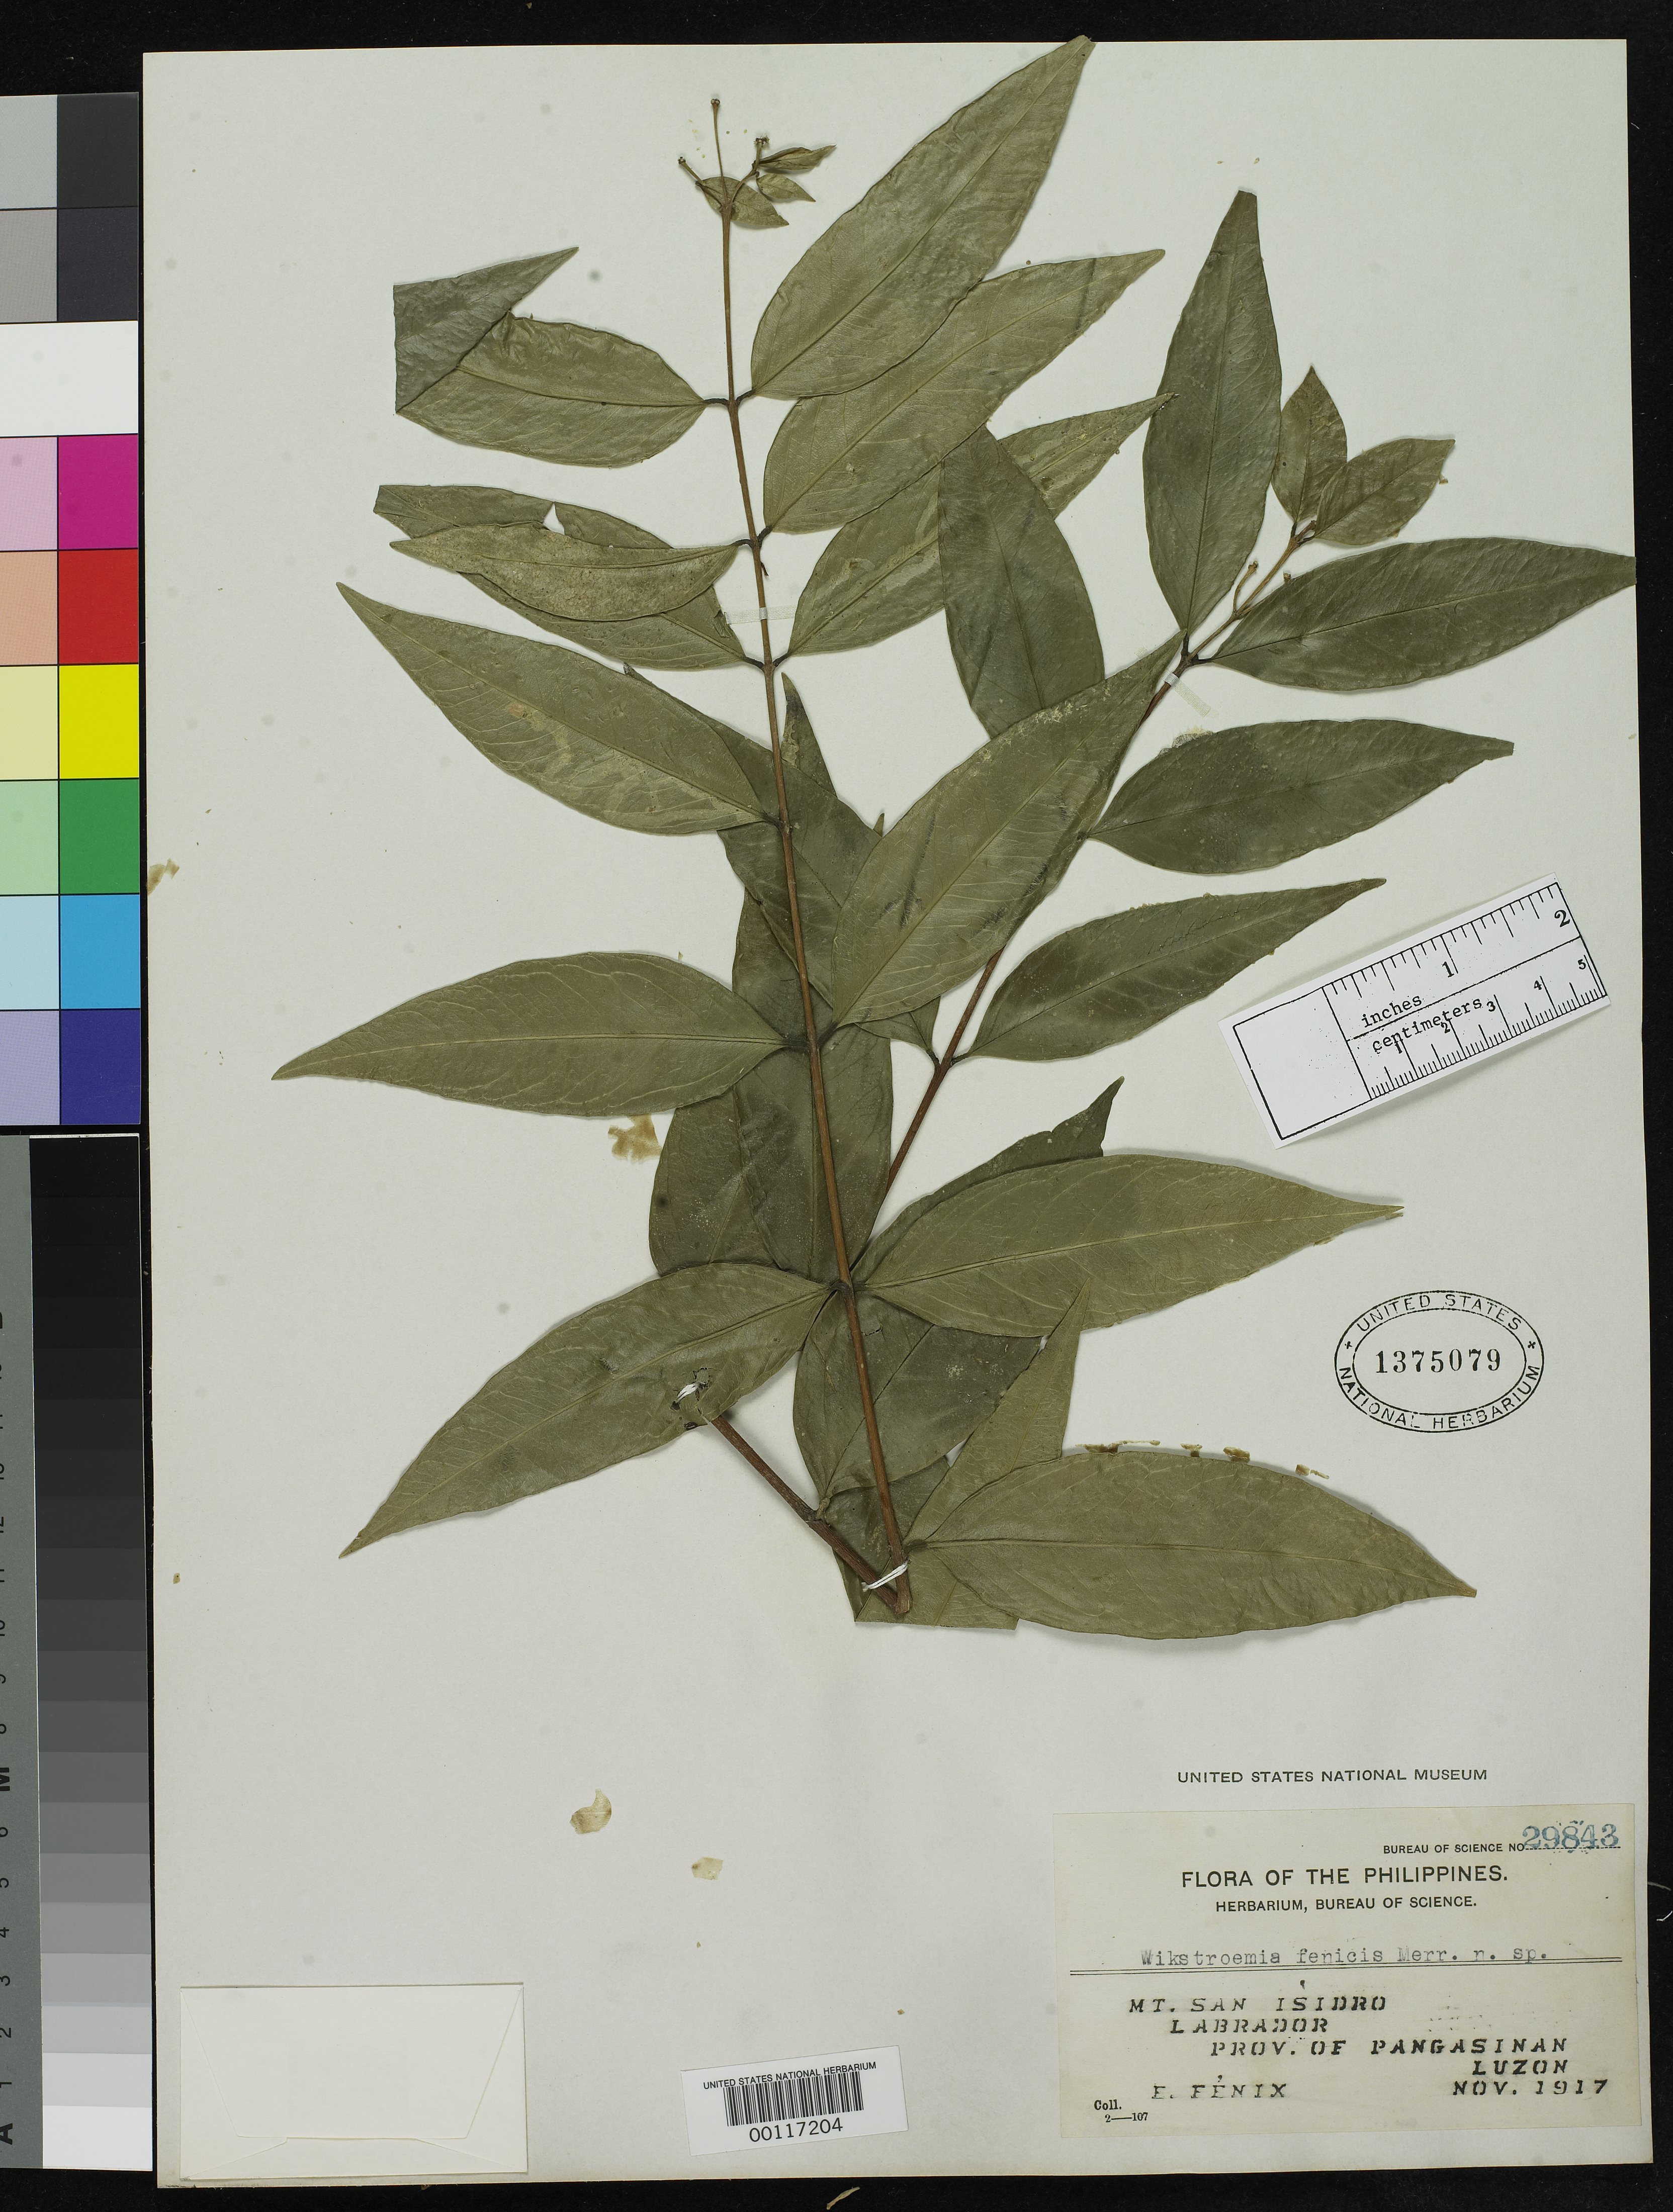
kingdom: Plantae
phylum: Tracheophyta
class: Magnoliopsida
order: Malvales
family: Thymelaeaceae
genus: Wikstroemia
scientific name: Wikstroemia fenicis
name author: Merr.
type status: Isotype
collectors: E. Fénix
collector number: Bur. Sci. 29843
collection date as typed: Nov 1917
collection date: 1917-11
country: Philippines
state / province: Ilocos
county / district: Pangasinan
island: Luzon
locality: Mt. San Isidro.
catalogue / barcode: US 1375079